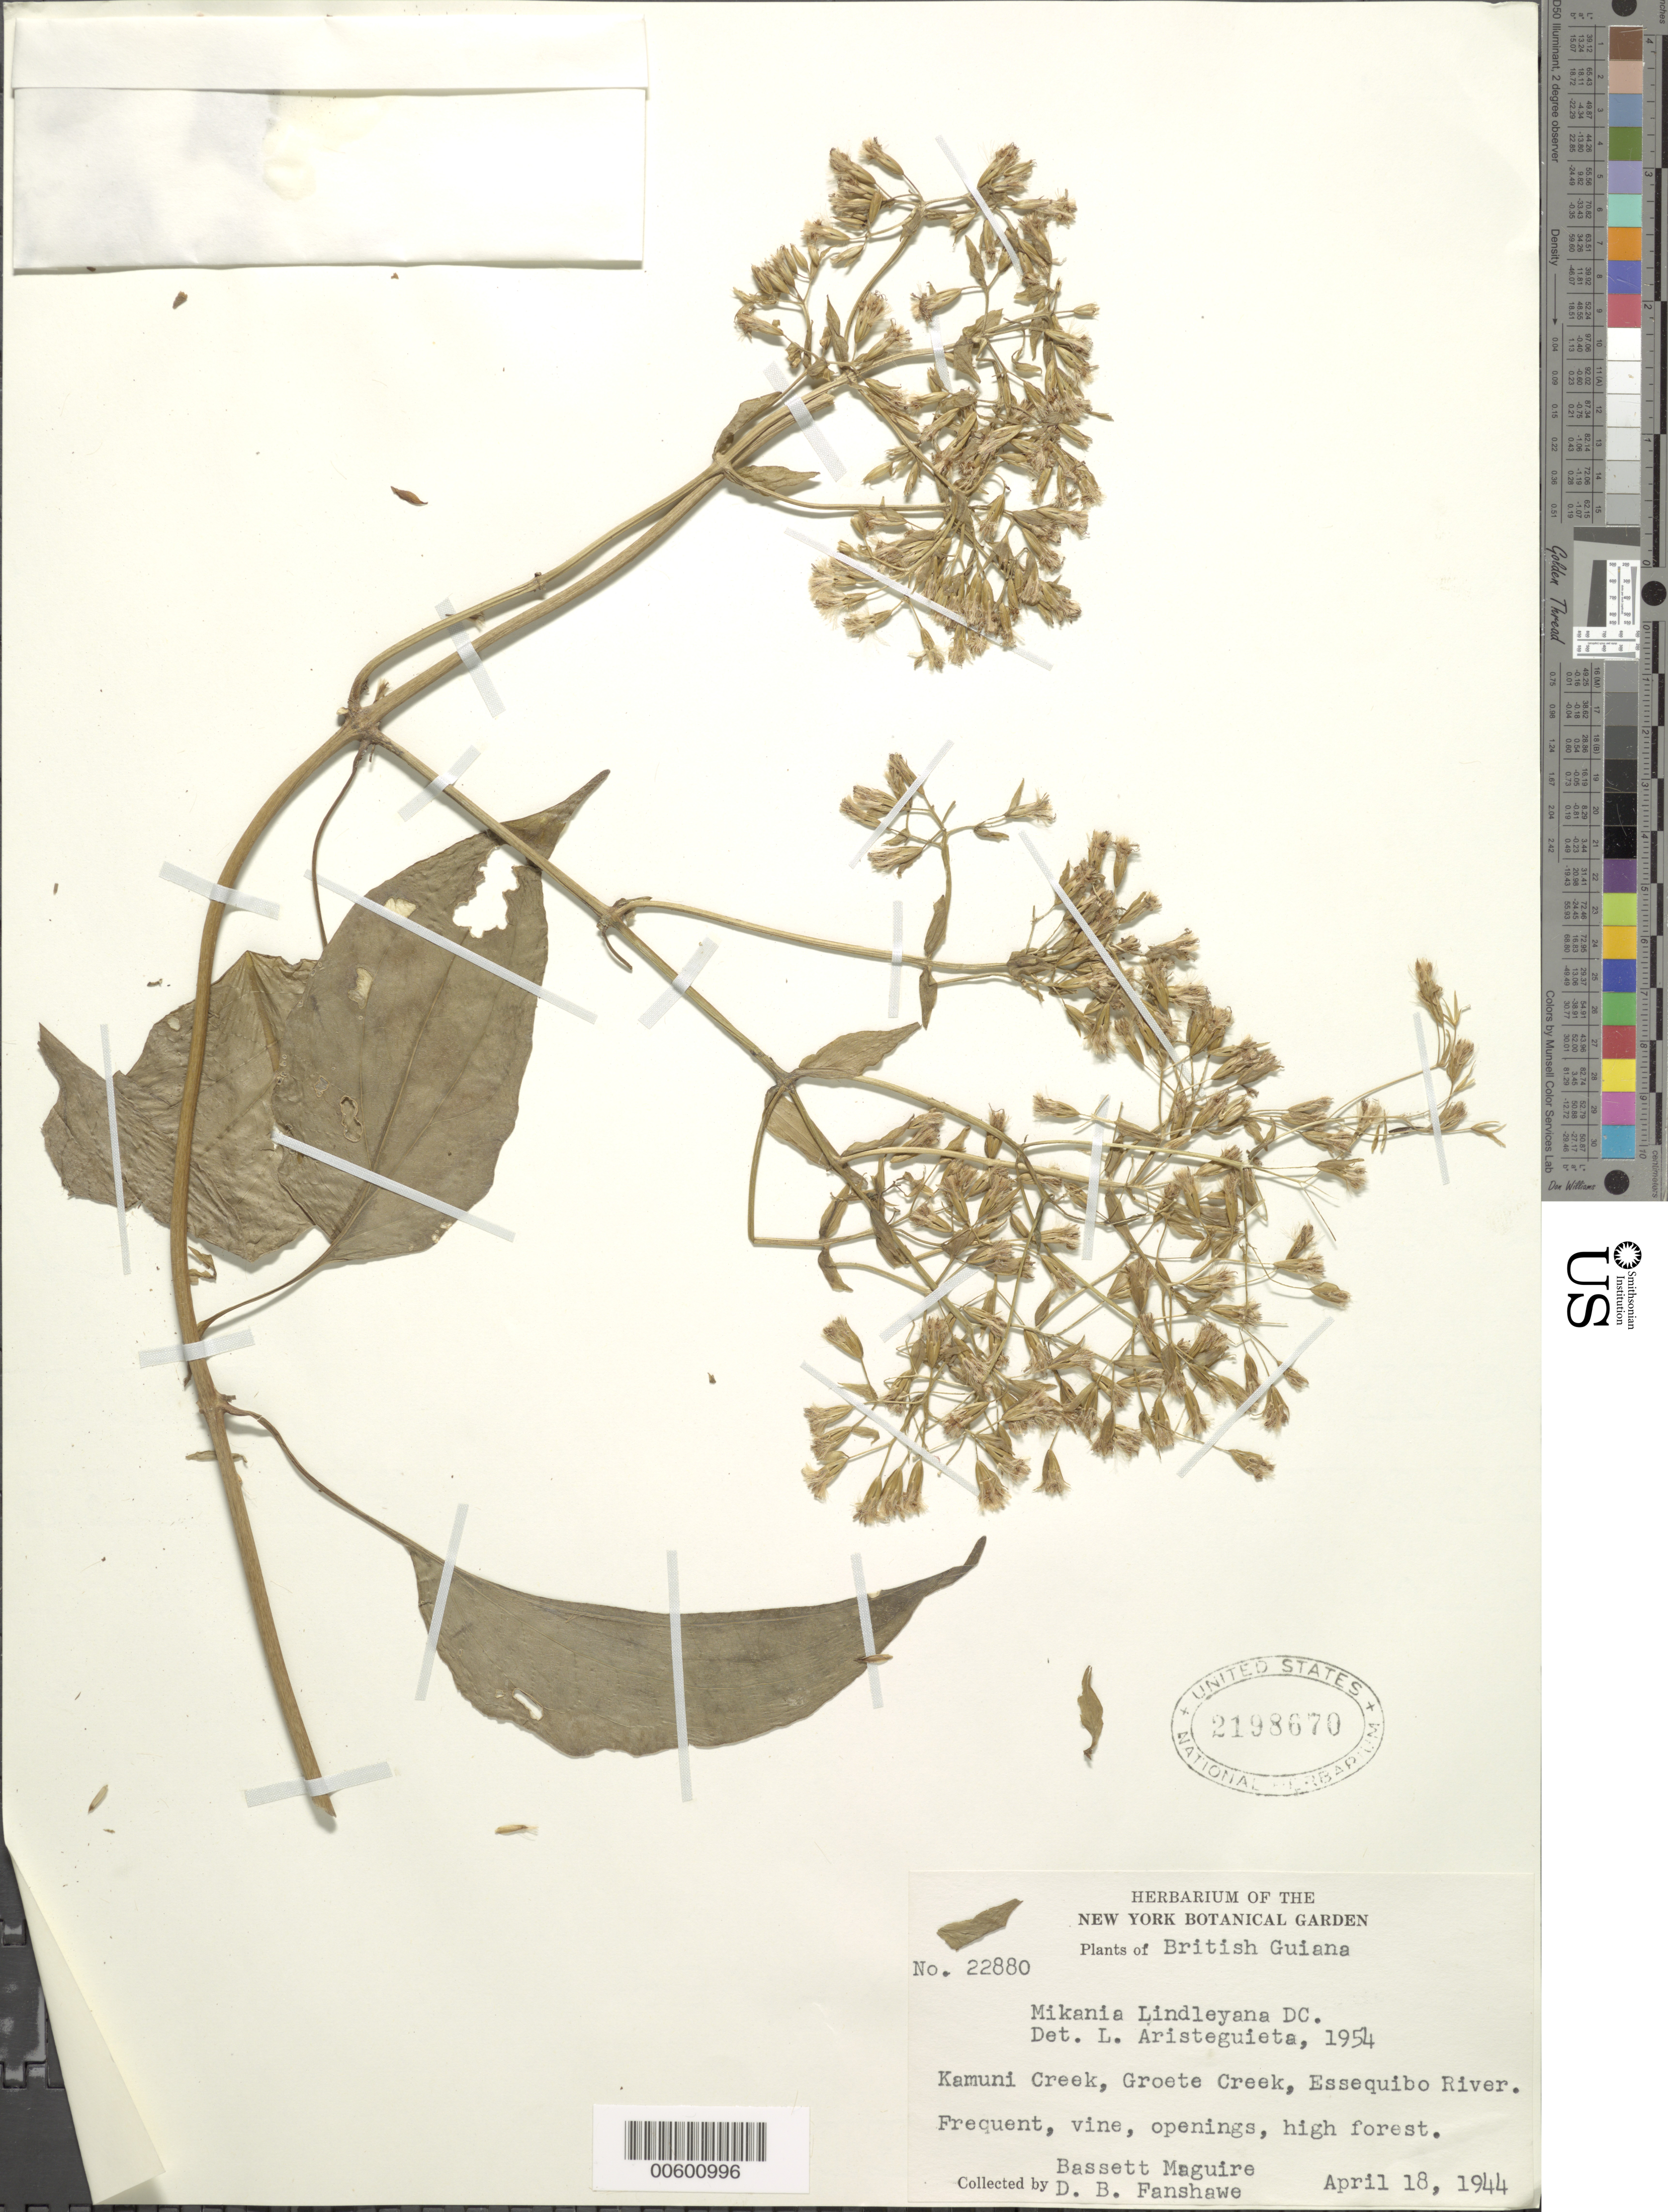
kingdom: Plantae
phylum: Tracheophyta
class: Magnoliopsida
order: Asterales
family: Asteraceae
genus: Mikania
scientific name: Mikania lindleyana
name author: DC.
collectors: B. Maguire & D. B. Fanshawe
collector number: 22880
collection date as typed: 18-Apr-44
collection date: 1944-04-18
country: Guyana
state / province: Essequibo Isl-W. Demerara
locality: Kamuni Creek, Groete Creek, Essequibo River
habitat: Openings in high forest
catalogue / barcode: US 2198670